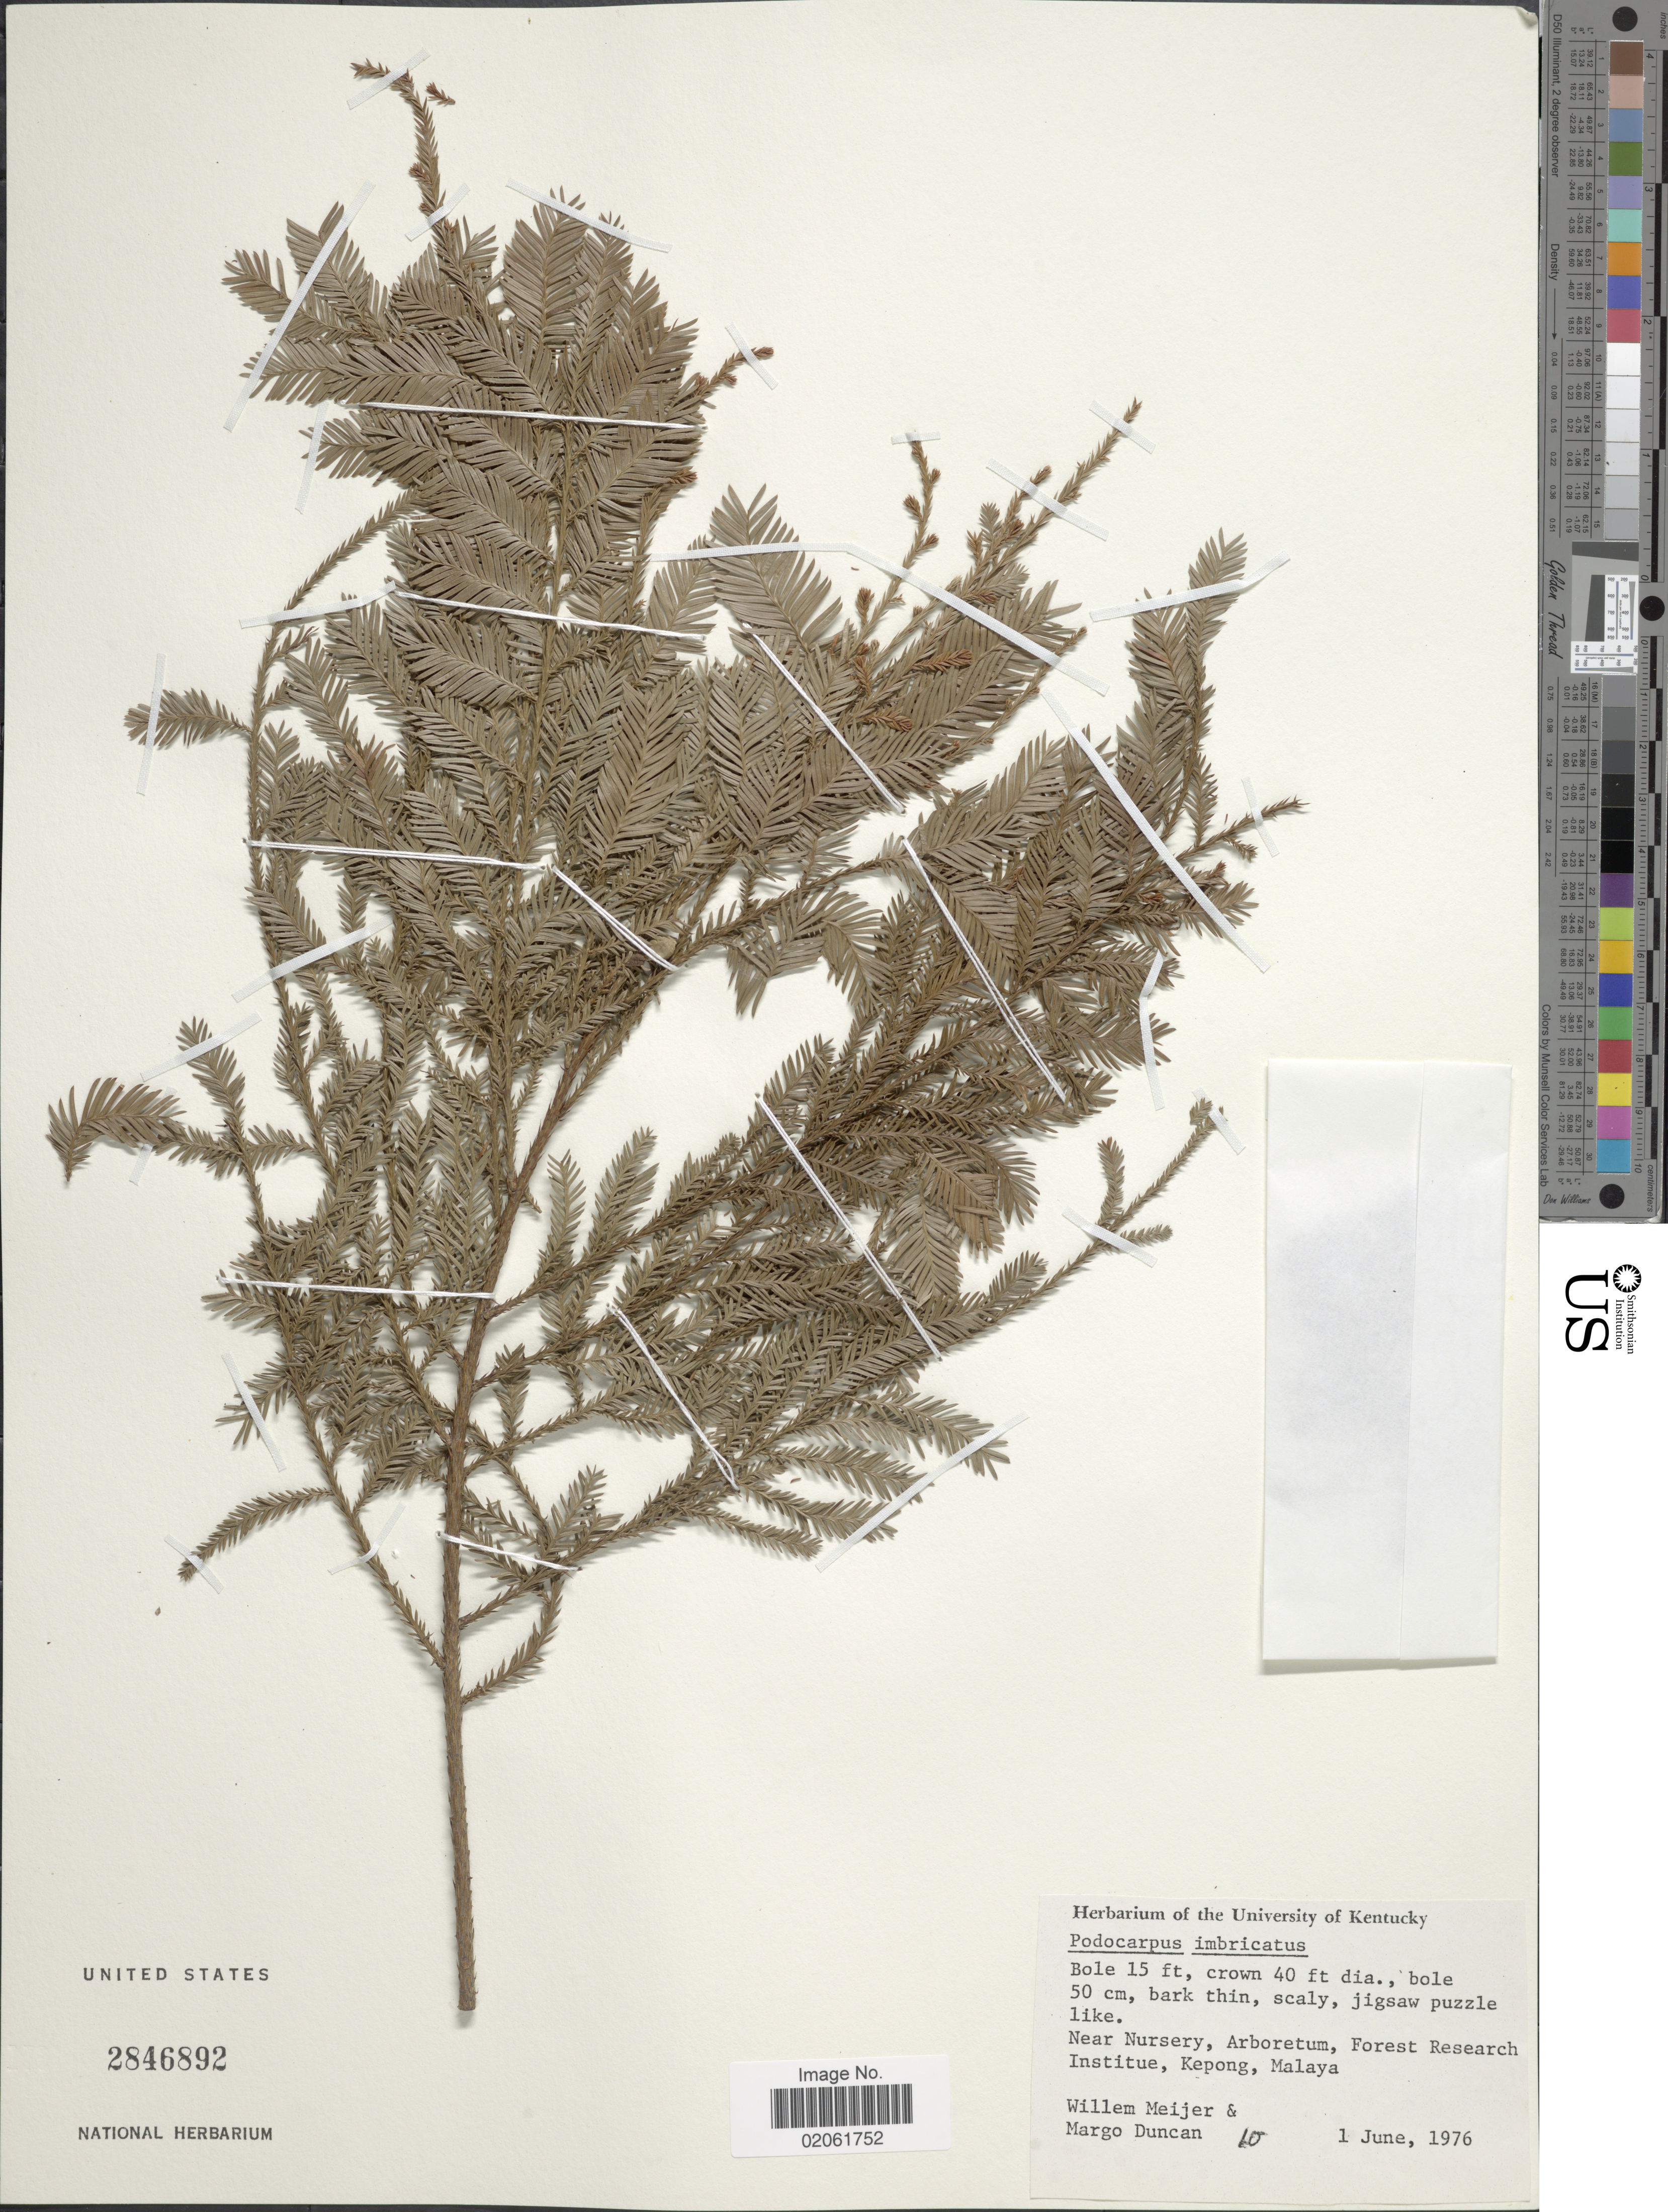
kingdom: Plantae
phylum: Tracheophyta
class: Pinopsida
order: Pinales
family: Podocarpaceae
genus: Podocarpus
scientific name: Podocarpus imbricatus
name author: Blume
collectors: W. Meijer & M. Duncan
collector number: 10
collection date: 1976-06-01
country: Malaysia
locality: Near Nursery, Arboretum, Forest Research Institue, Kepong, Malaya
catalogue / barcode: US 2846892